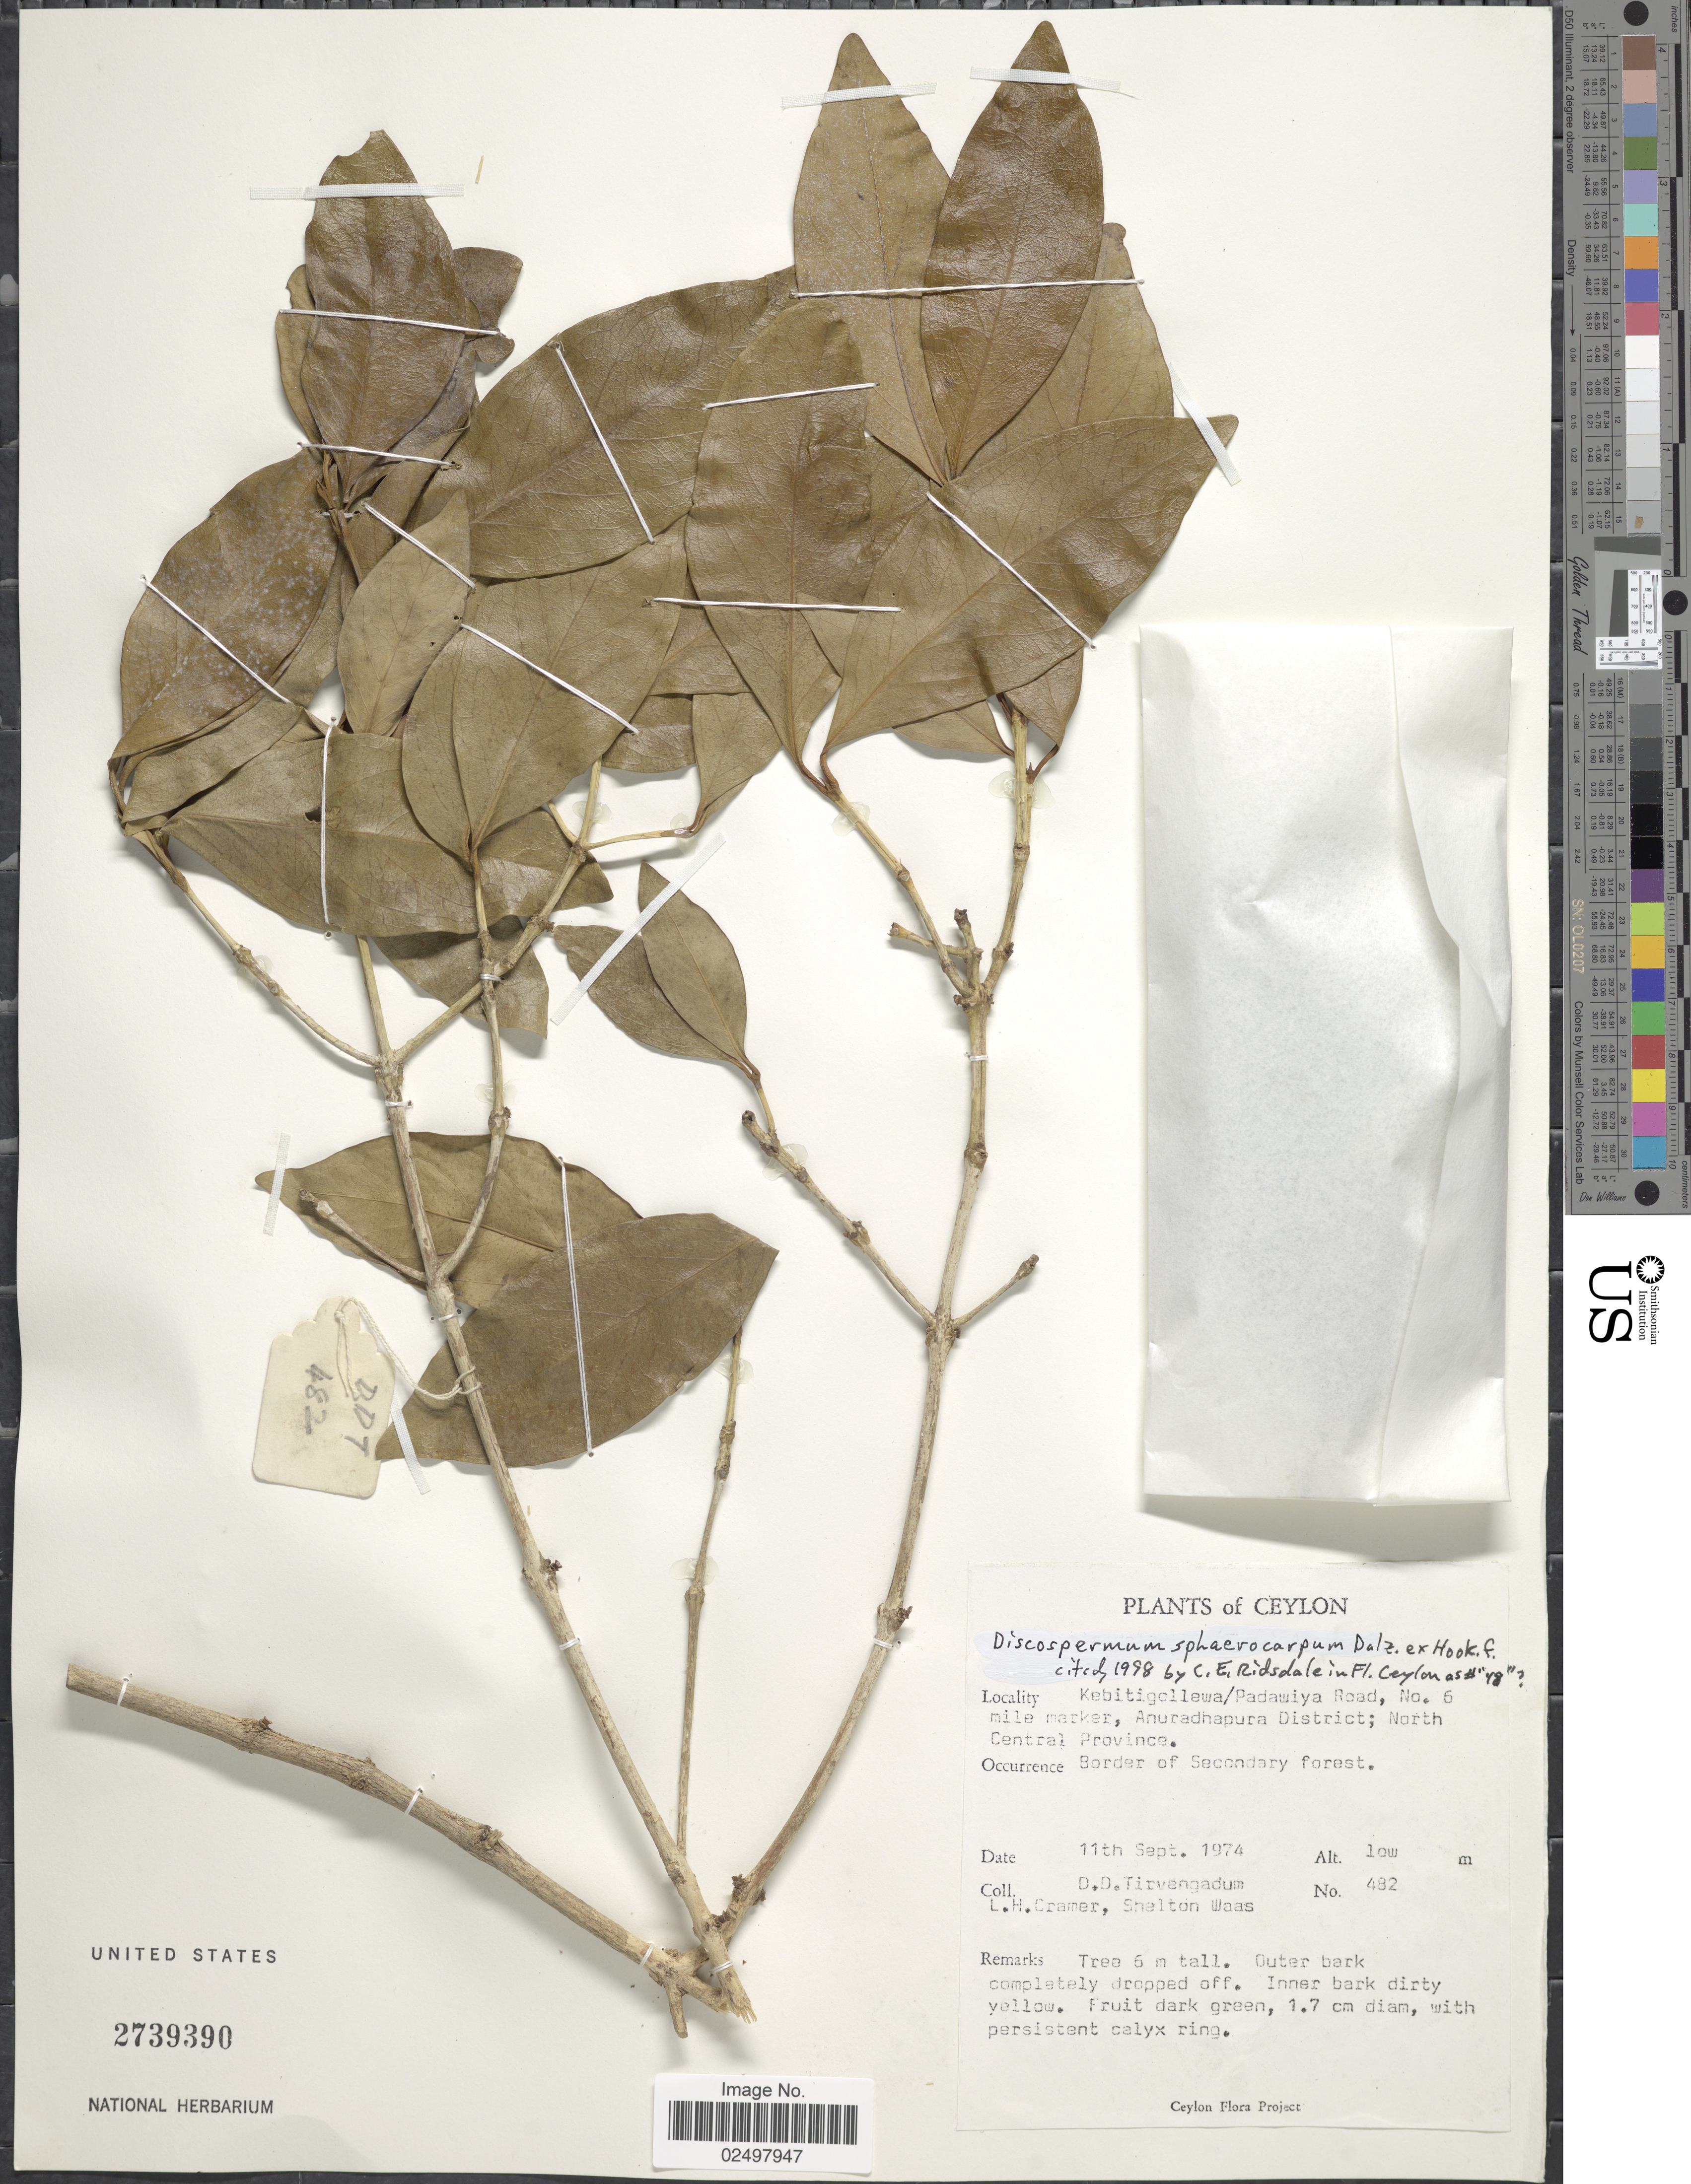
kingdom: Plantae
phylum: Tracheophyta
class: Magnoliopsida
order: Gentianales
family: Rubiaceae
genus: Discospermum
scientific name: Discospermum sphaerocarpum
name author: Dalzell ex Hook. f.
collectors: D. Tirvengadum, L. H. Cramer & S. Waas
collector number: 482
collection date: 1974-09-11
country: Sri Lanka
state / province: North Central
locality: Ceylon, Kenitigellawa/Padawiya Road, no. 6 mile marker, Anuradhapura District; North Central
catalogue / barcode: US 2739390